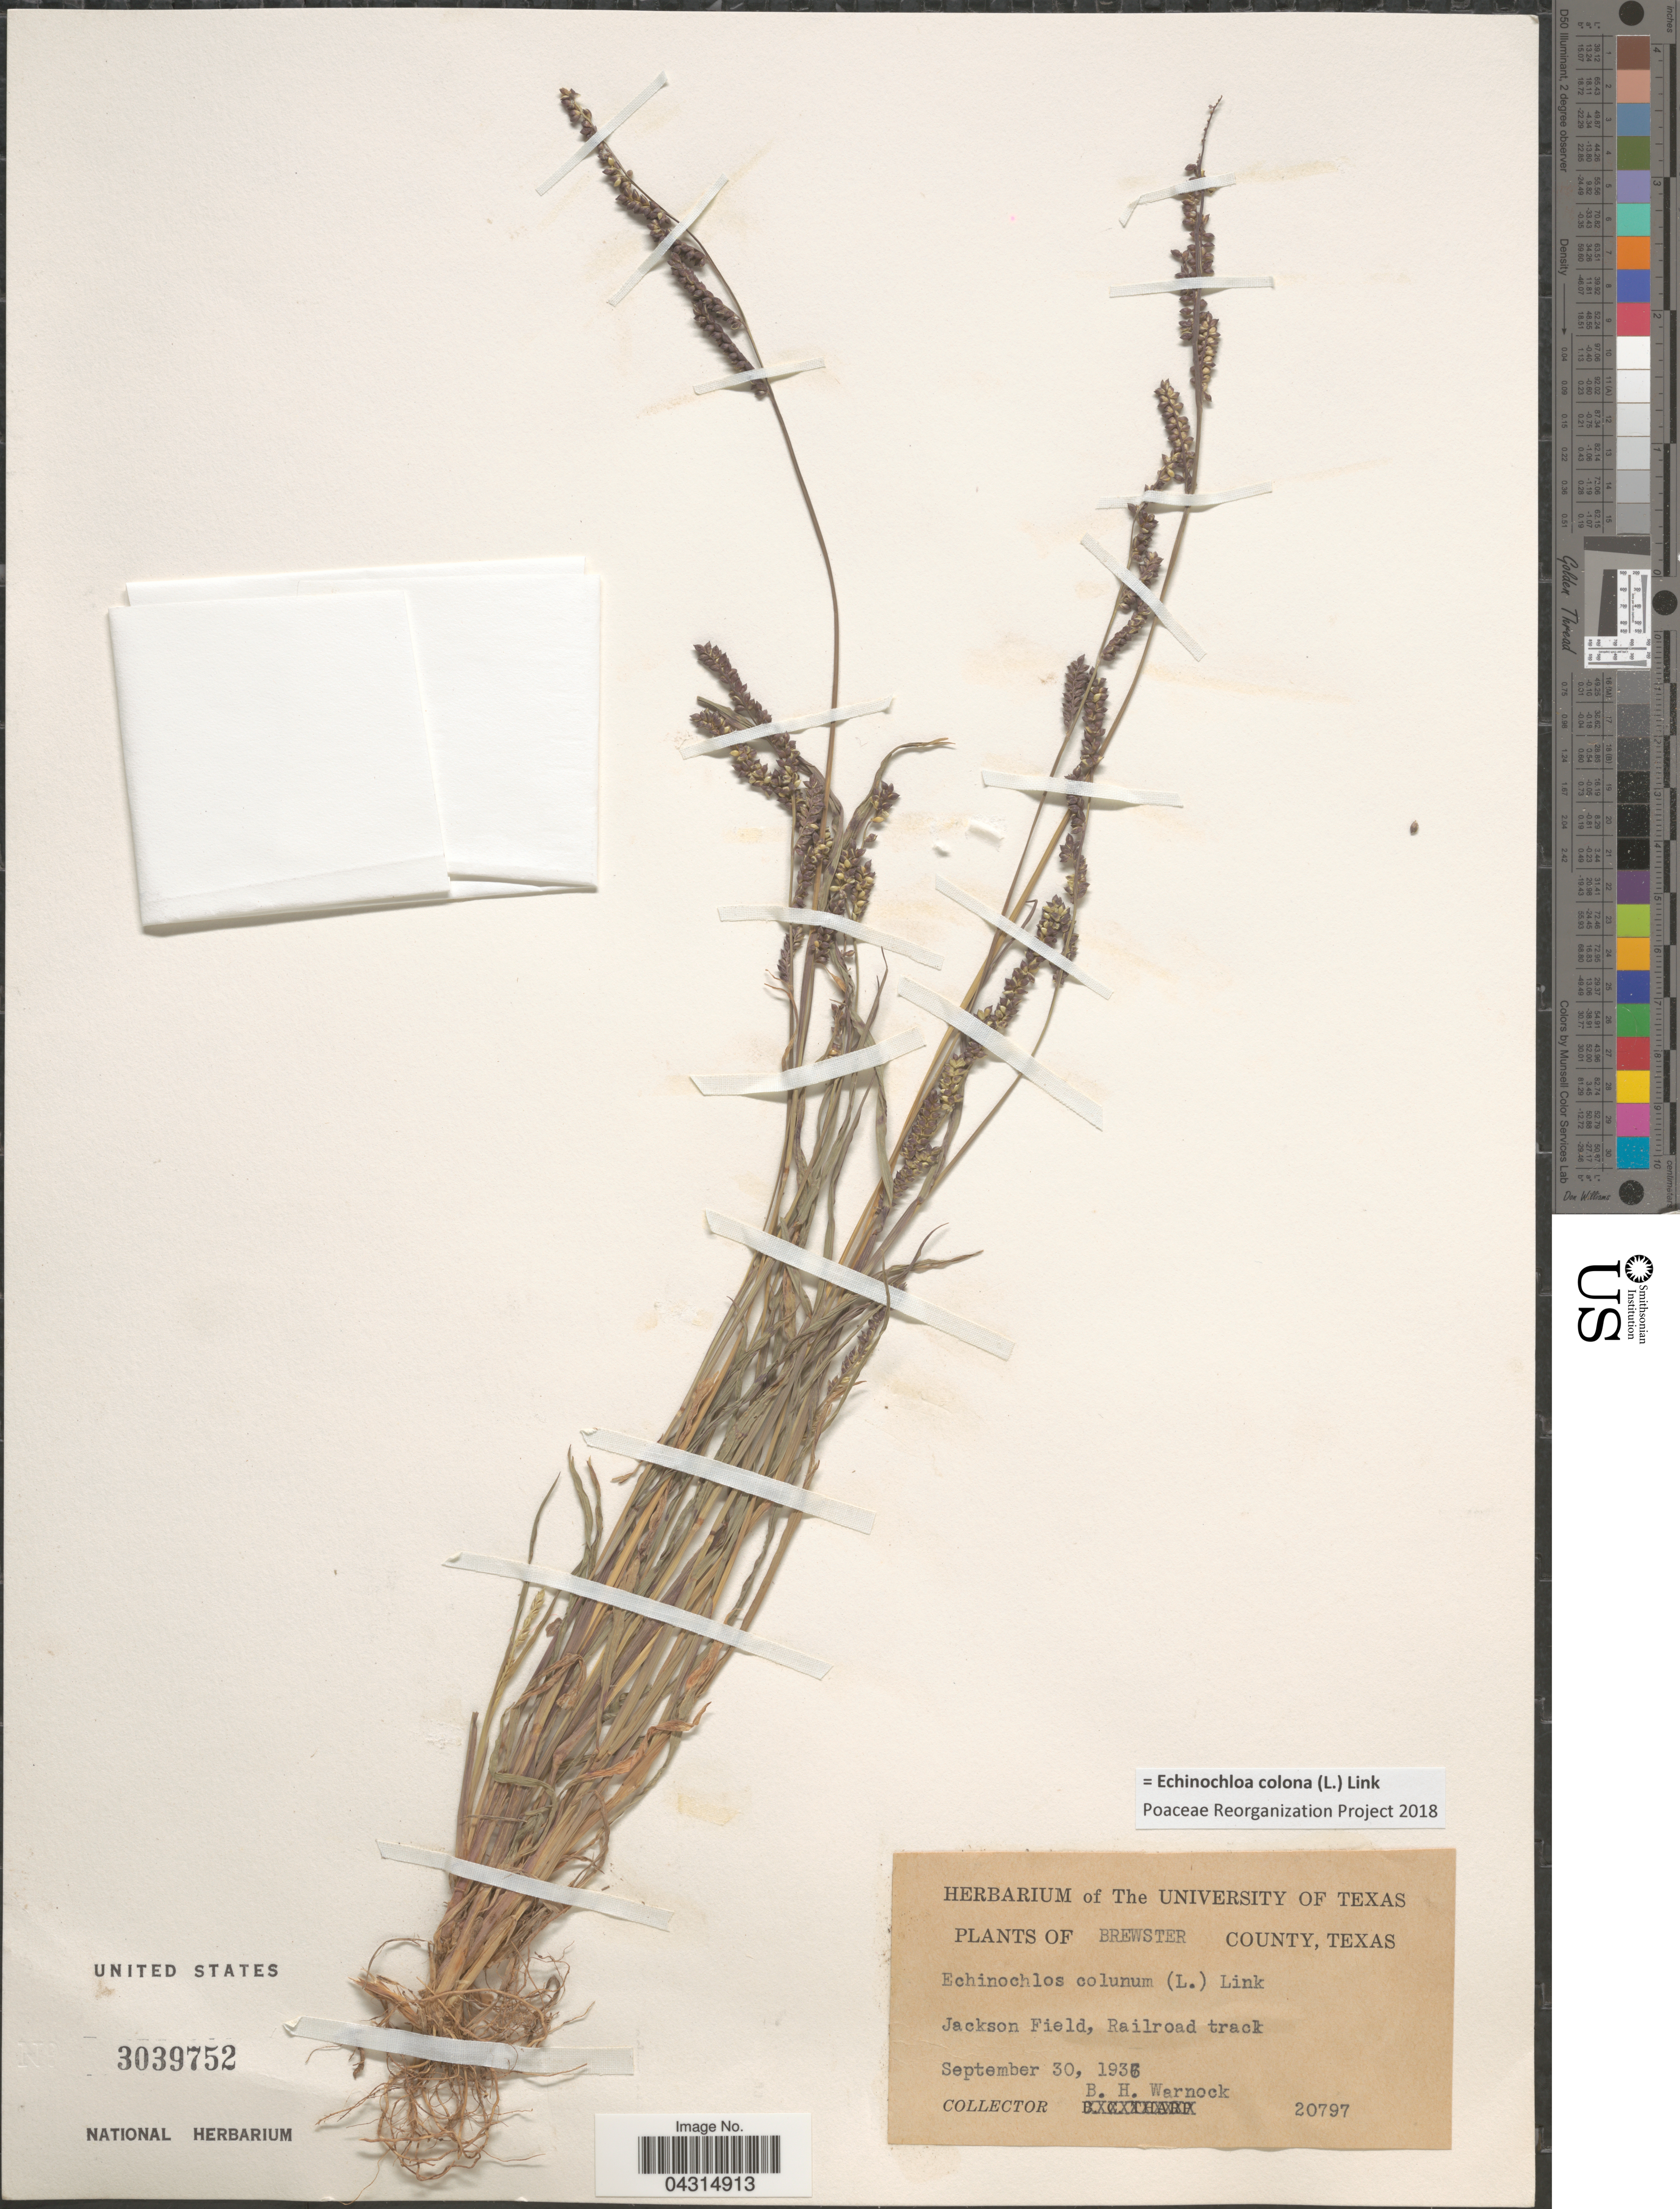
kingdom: Plantae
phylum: Tracheophyta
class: Liliopsida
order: Poales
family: Poaceae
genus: Echinochloa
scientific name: Echinochloa colona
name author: (L.) Link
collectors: B. H. Warnock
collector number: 20797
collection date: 1936-09-30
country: United States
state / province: Texas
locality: Brewster County. Jackson Field, Railroad track.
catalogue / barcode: US 3039752